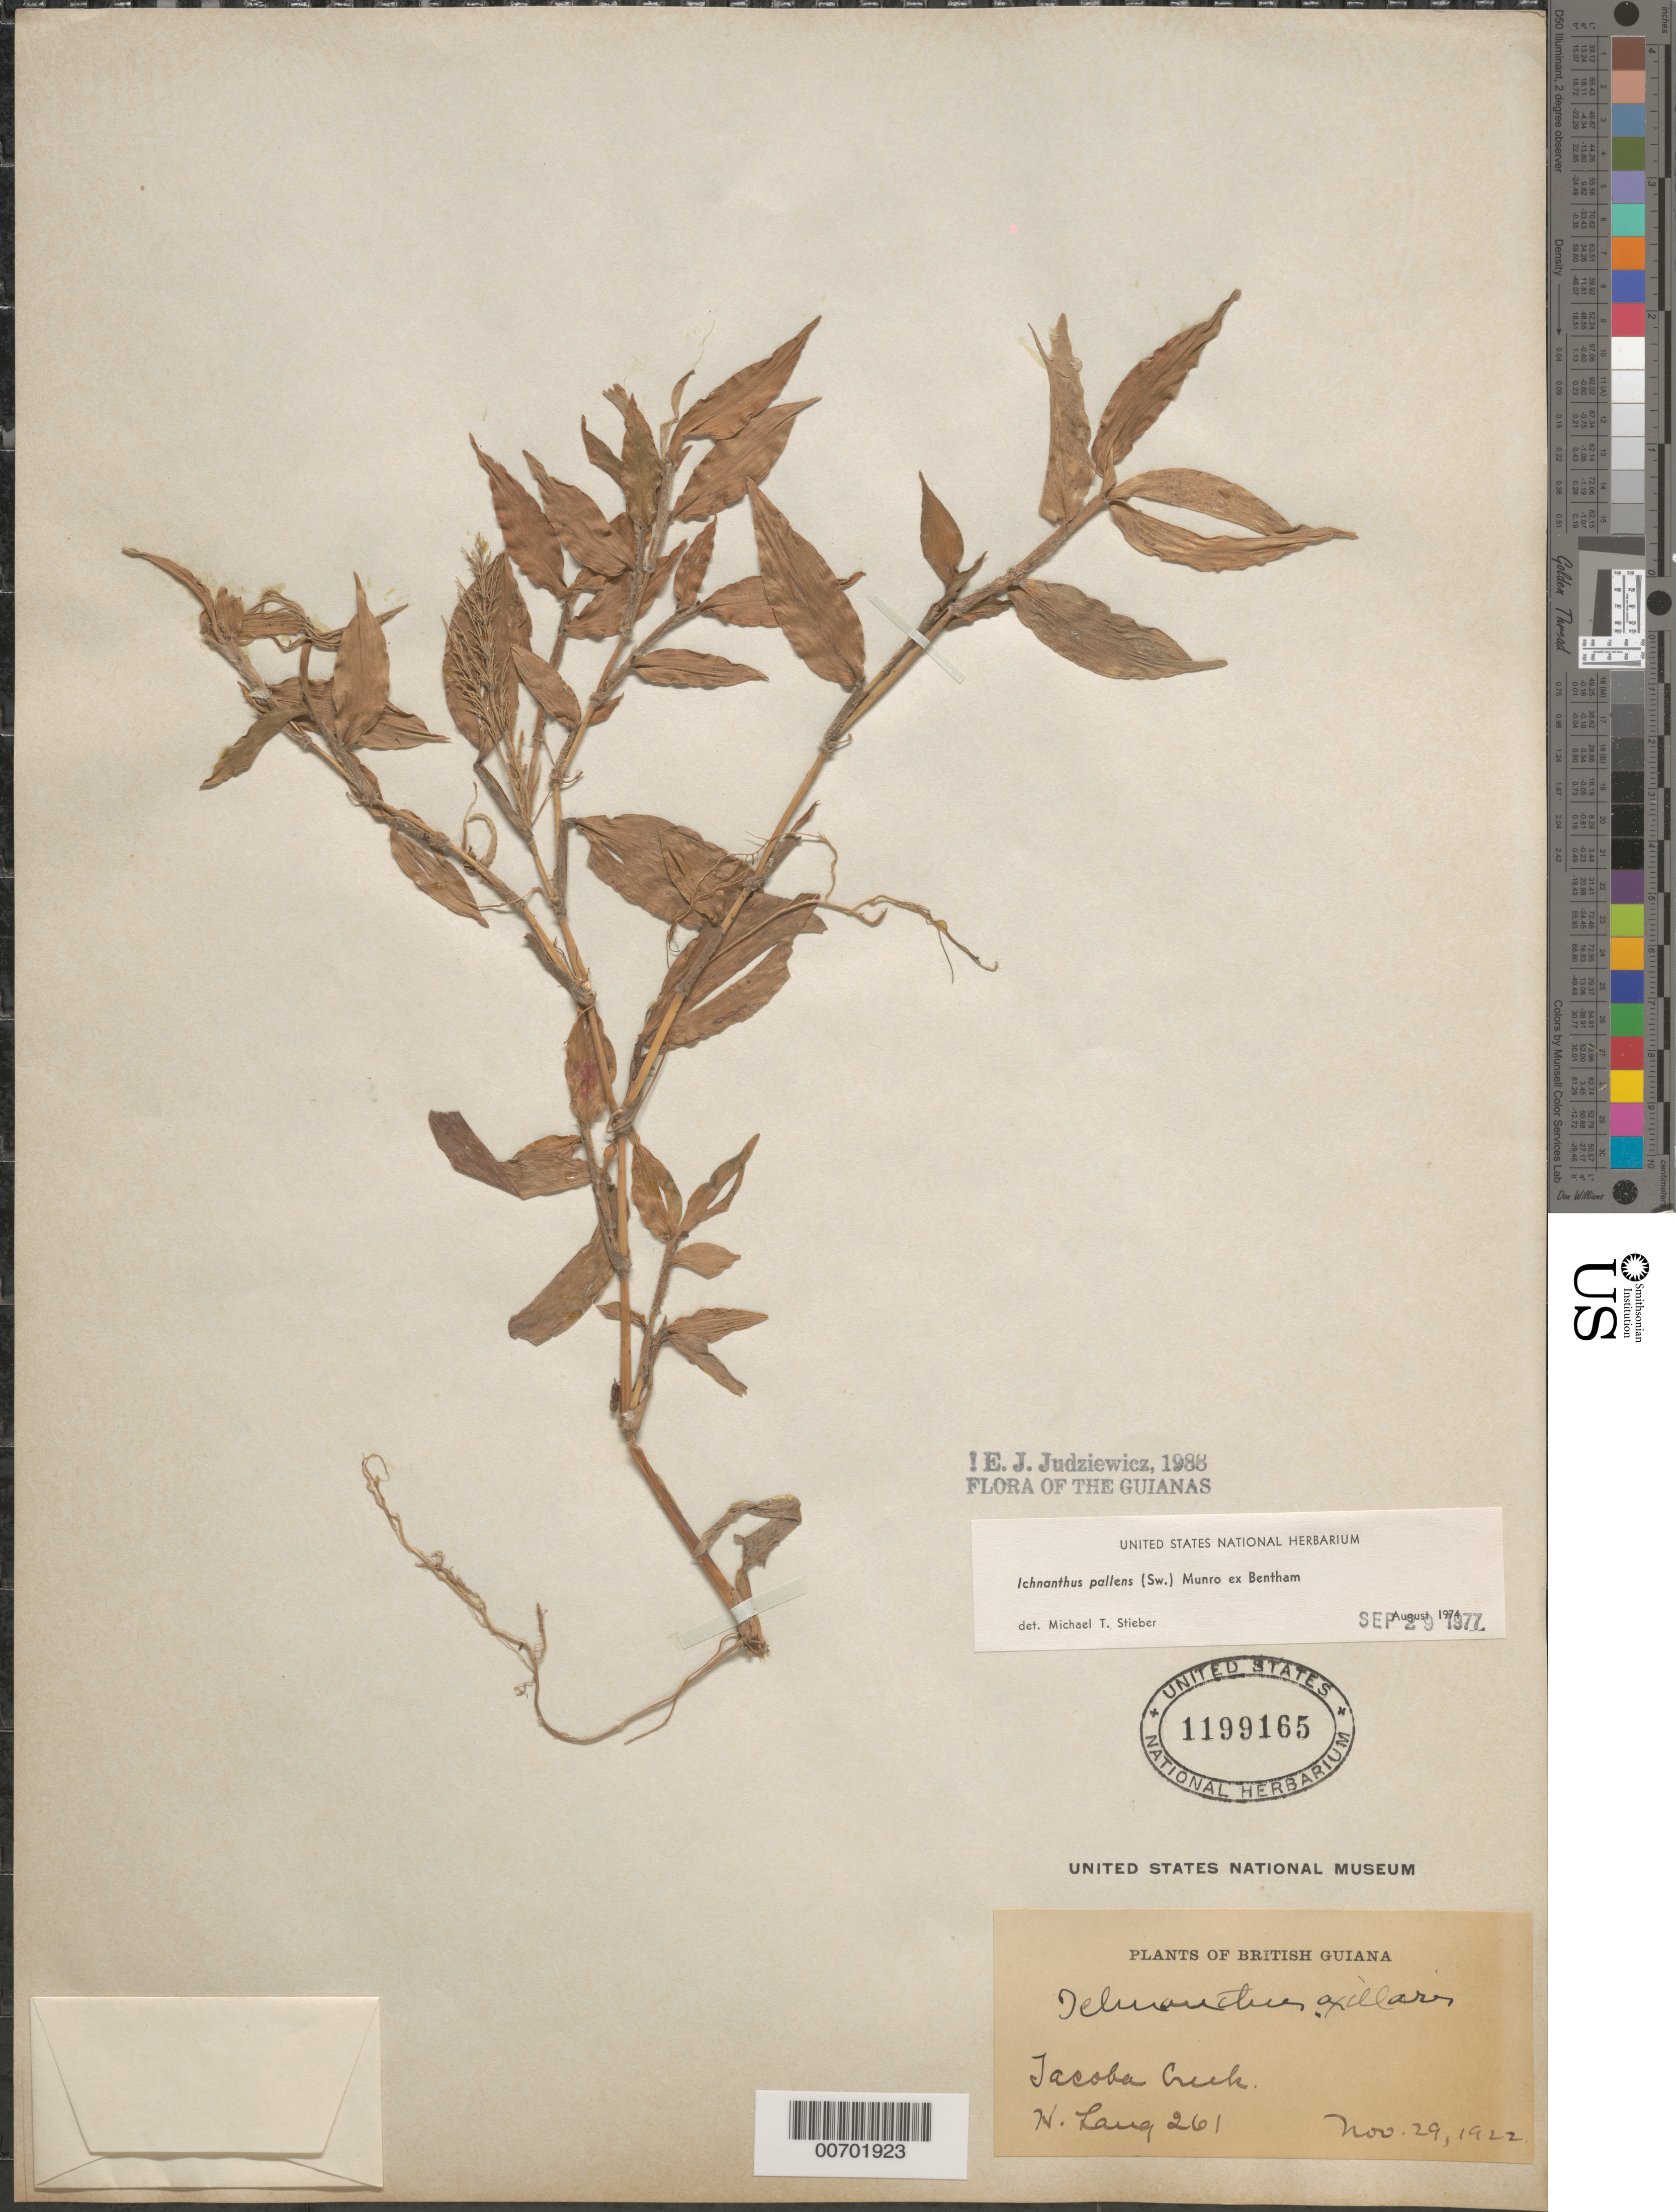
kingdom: Plantae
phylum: Tracheophyta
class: Liliopsida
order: Poales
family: Poaceae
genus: Ichnanthus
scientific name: Ichnanthus pallens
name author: (Sw.) Munro ex Benth.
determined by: Judziewicz, E. J.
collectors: H. Lang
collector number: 261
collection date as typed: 29-Nov-22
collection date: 1922-11-29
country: Guyana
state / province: Cuyuni-Mazaruni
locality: Kurupung, Takuba (Jacoba?) Creek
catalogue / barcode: US 1199165